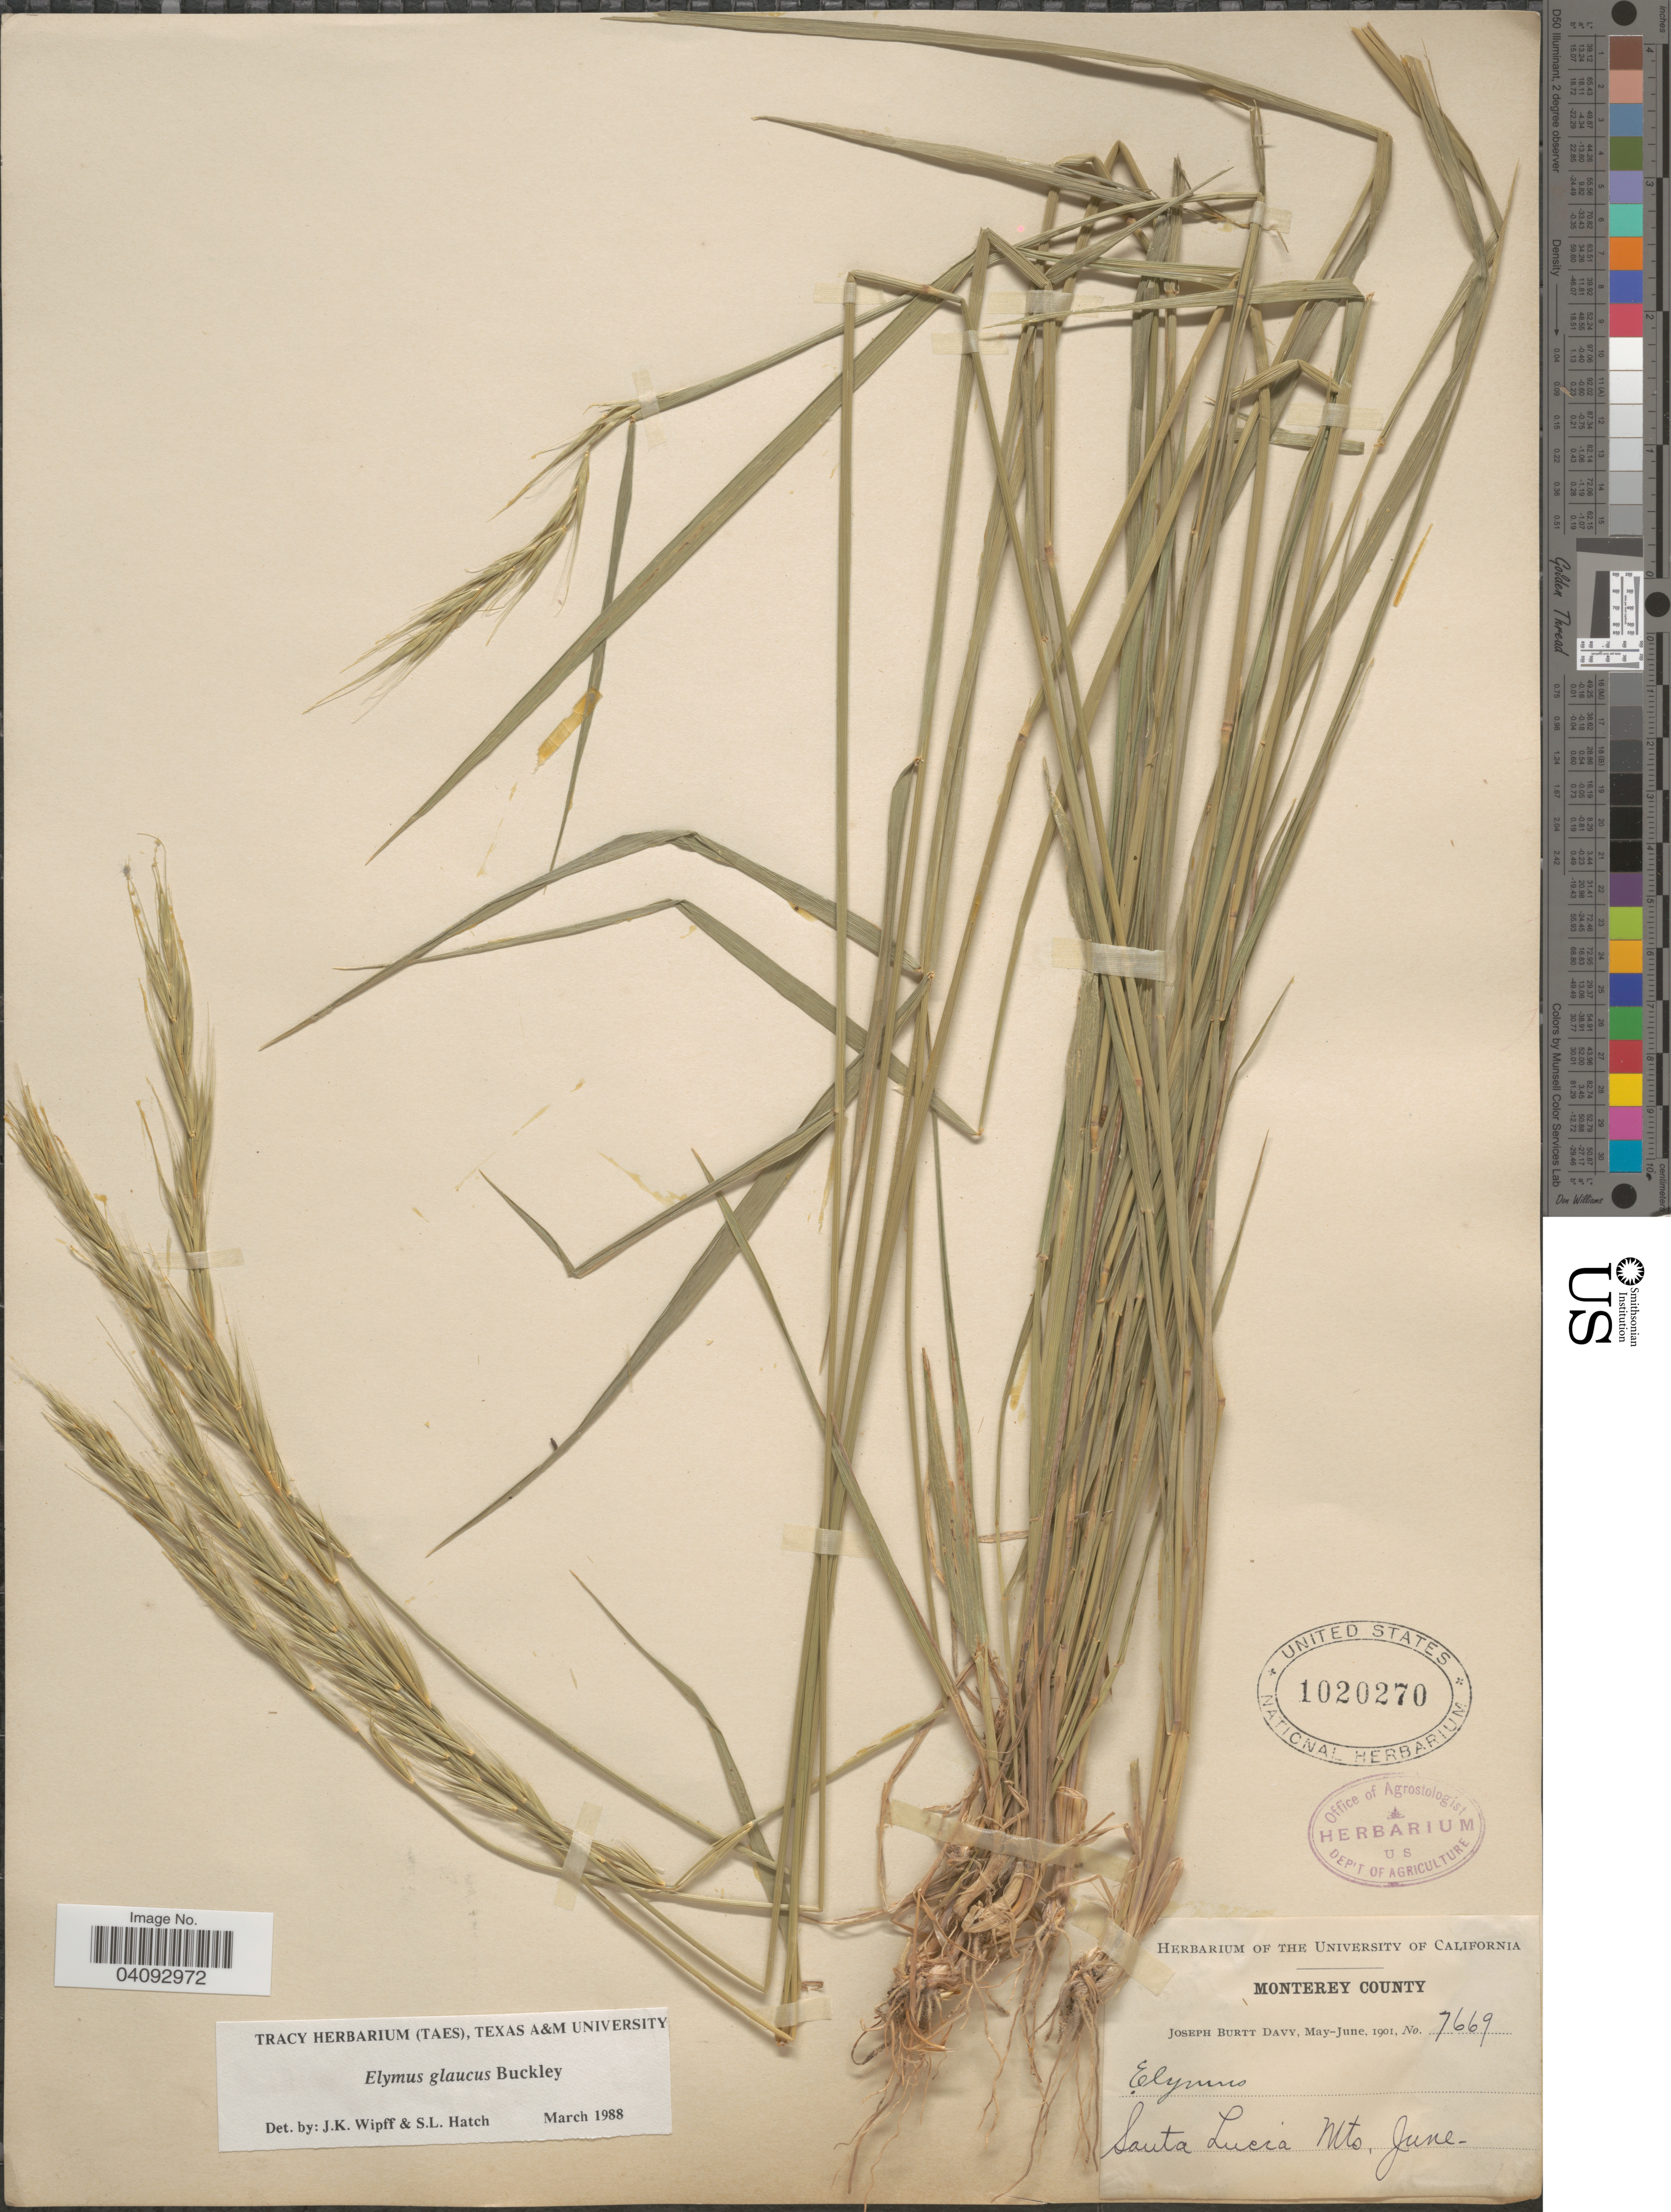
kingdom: Plantae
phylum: Tracheophyta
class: Liliopsida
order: Poales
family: Poaceae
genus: Elymus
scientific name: Elymus glaucus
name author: Buckley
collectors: J. Burtt Davy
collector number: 7669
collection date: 1901-06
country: United States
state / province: California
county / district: Monterey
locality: Monterey County. Santa Lucia Mts.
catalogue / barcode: US 1020270